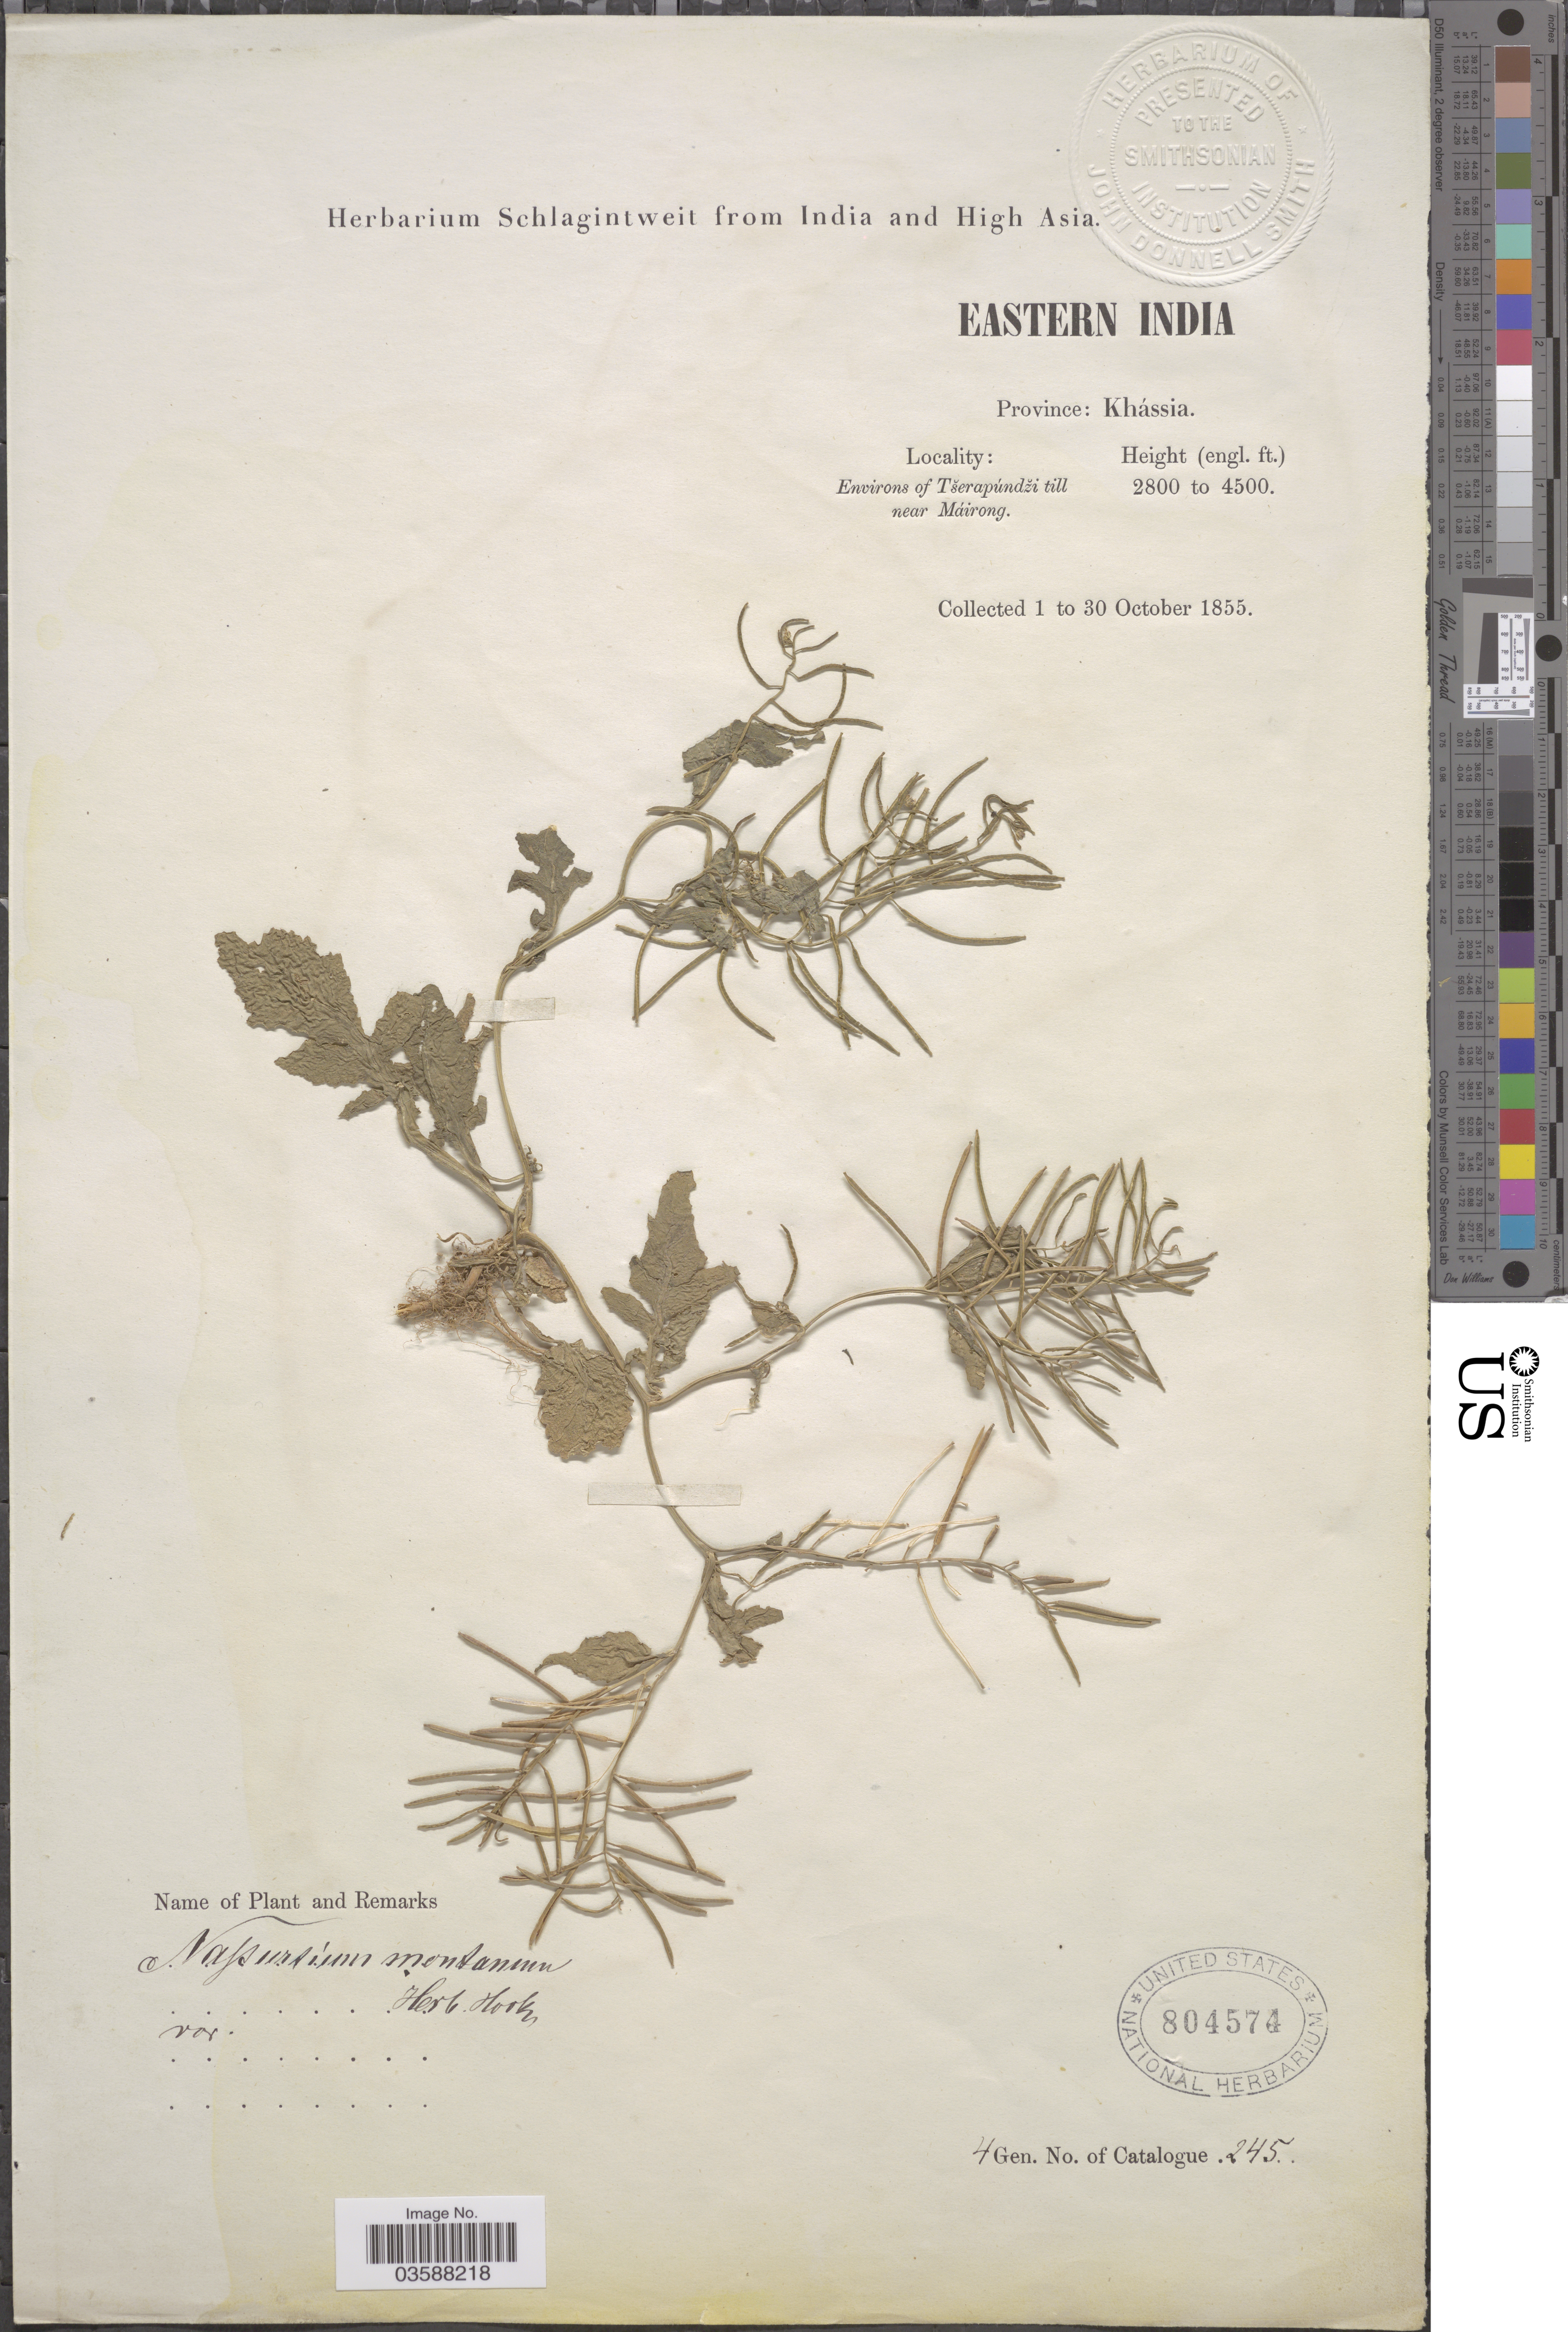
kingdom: Plantae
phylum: Tracheophyta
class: Magnoliopsida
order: Brassicales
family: Brassicaceae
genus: Rorippa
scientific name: Rorippa indica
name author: (L.) Hiern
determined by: Strong, M. T., (US), Smithsonian Institution - National Museum of Natural History (UNITED STATES)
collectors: ex herb. Schlagintweit from India and High Asia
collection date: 1855-10-01/1855-10-30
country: India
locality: Eastern India. Province: Khássia. Environs of Tšerapúndži till near Máirong.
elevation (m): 853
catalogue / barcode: US 804574